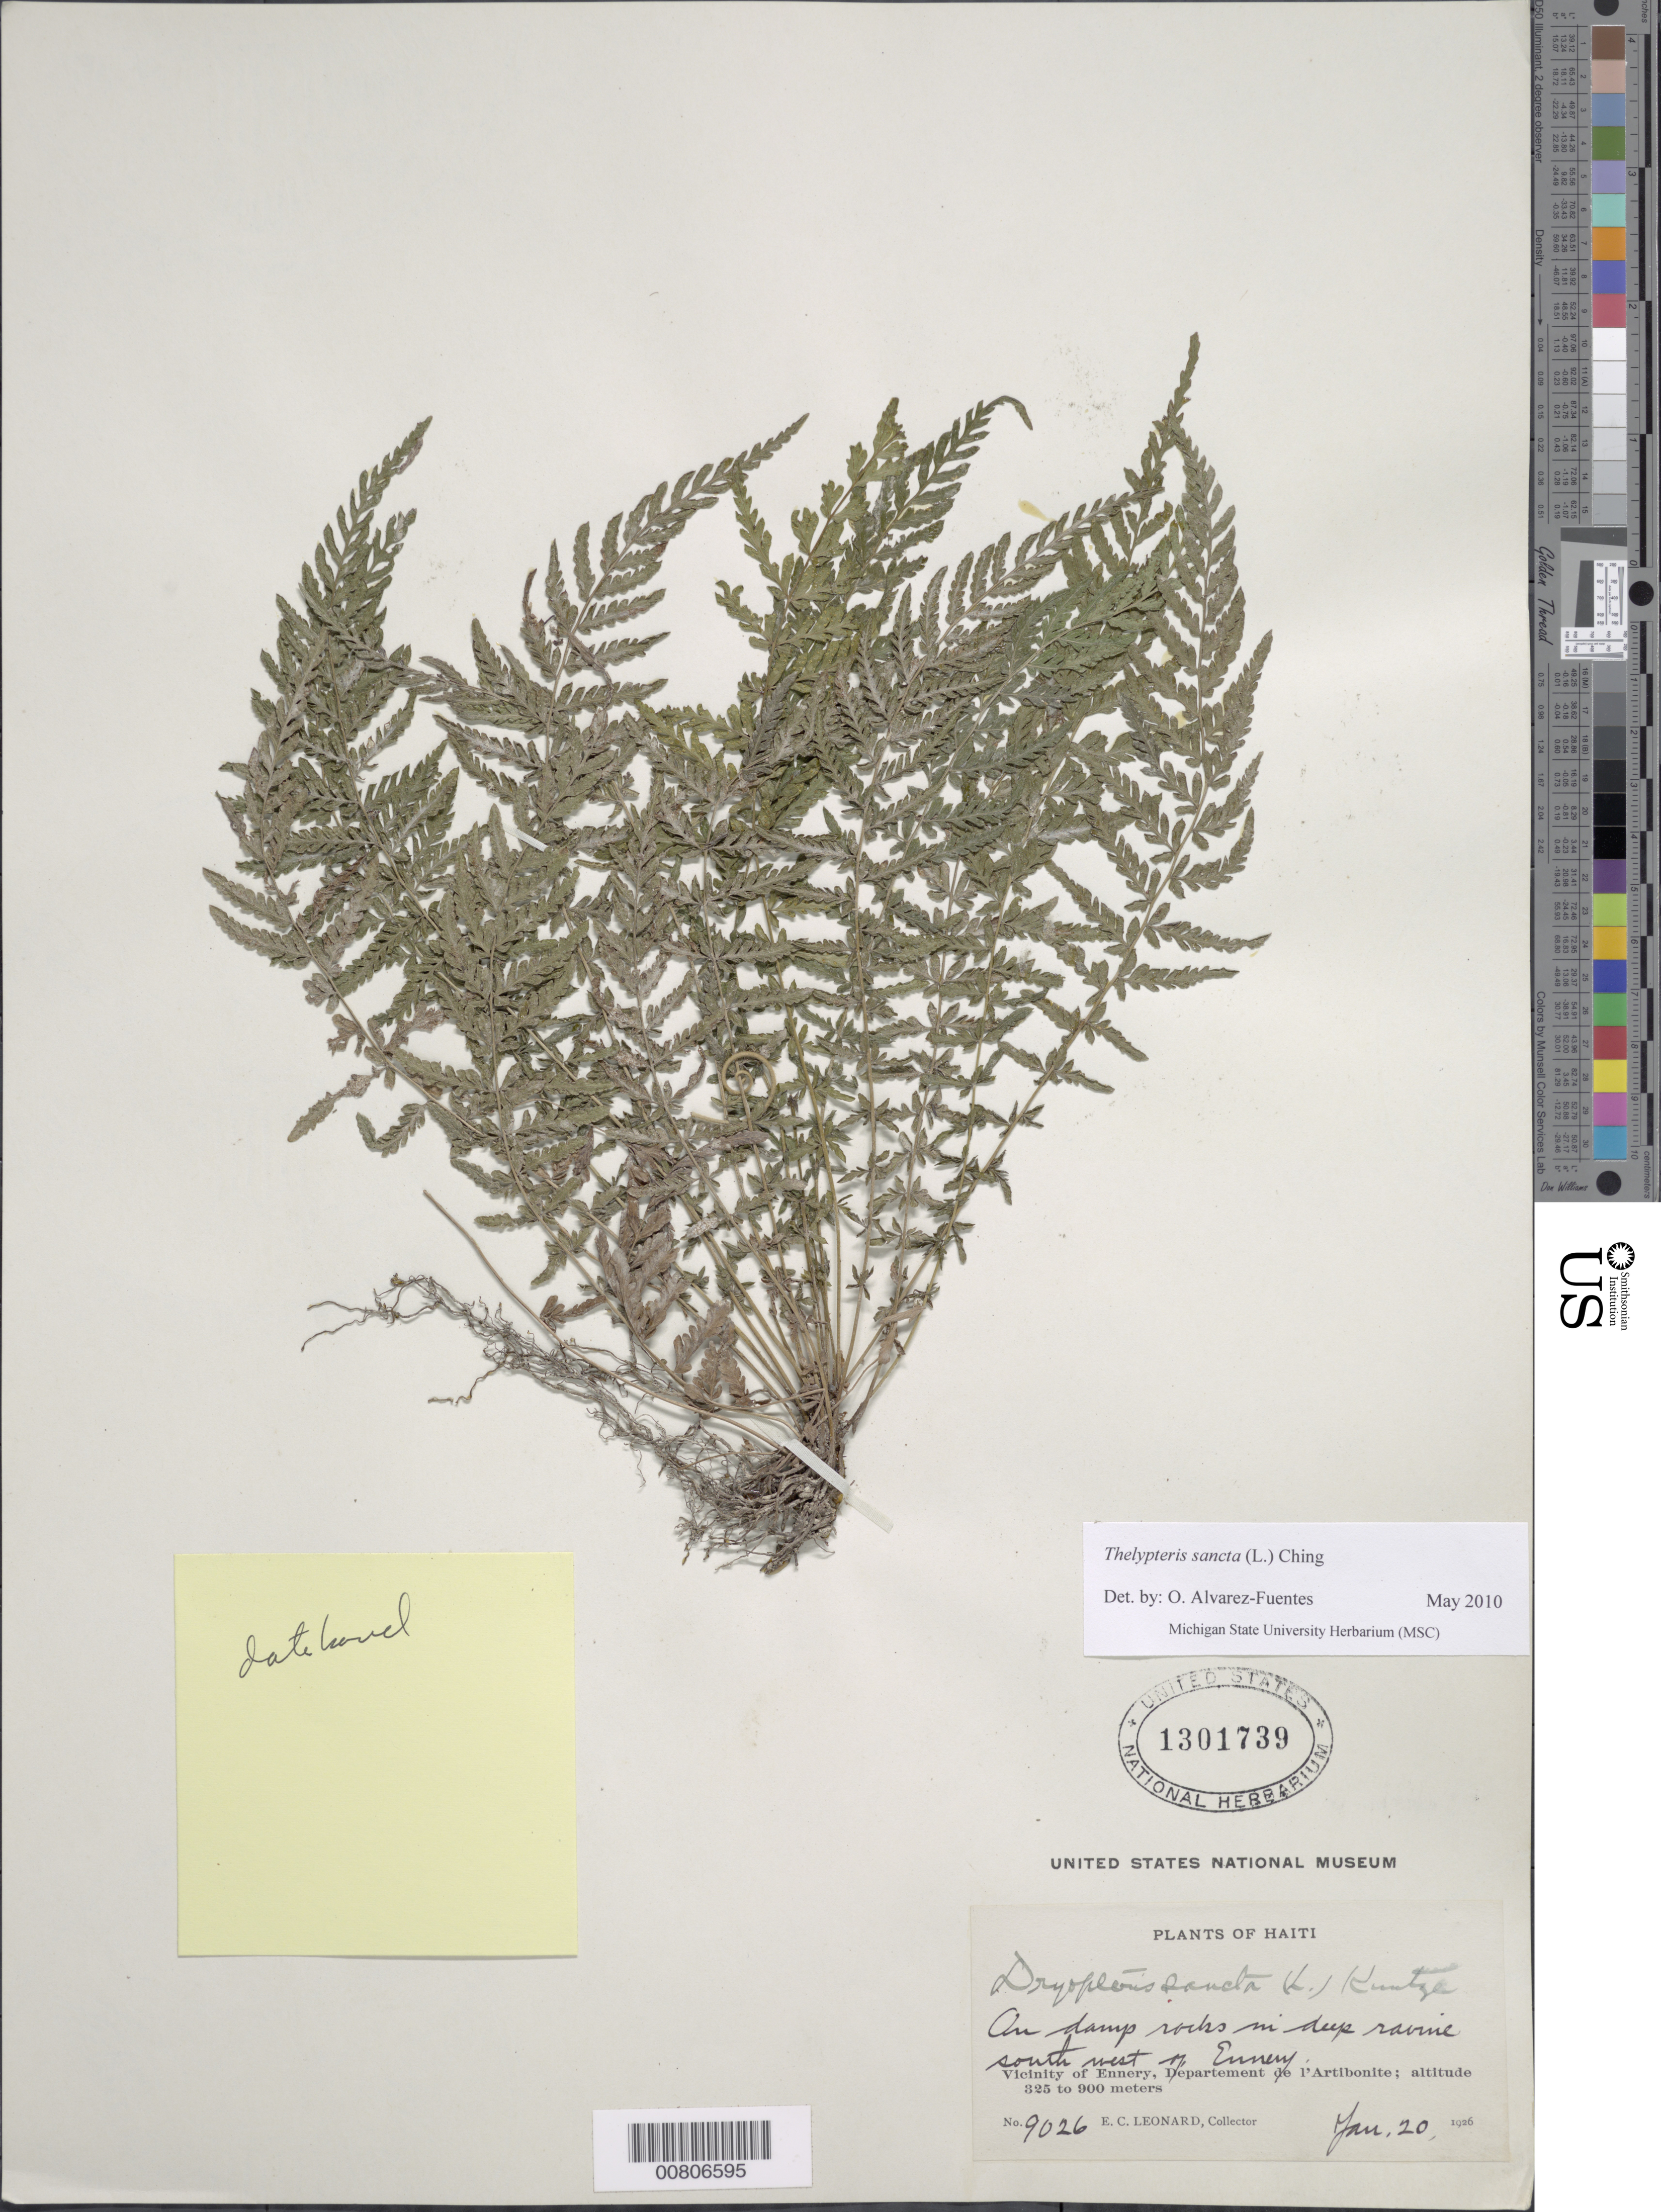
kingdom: Plantae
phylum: Tracheophyta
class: Polypodiopsida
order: Polypodiales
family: Thelypteridaceae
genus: Amauropelta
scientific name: Amauropelta sancta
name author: (L.) Pic. Serm.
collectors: E. C. Leonard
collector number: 9026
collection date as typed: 20 Jan 1926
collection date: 1926-01-20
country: Haiti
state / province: Artibonite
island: Hispaniola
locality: Ennery, SW of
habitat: Damp rocks in deep ravine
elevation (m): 325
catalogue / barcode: US 1301739